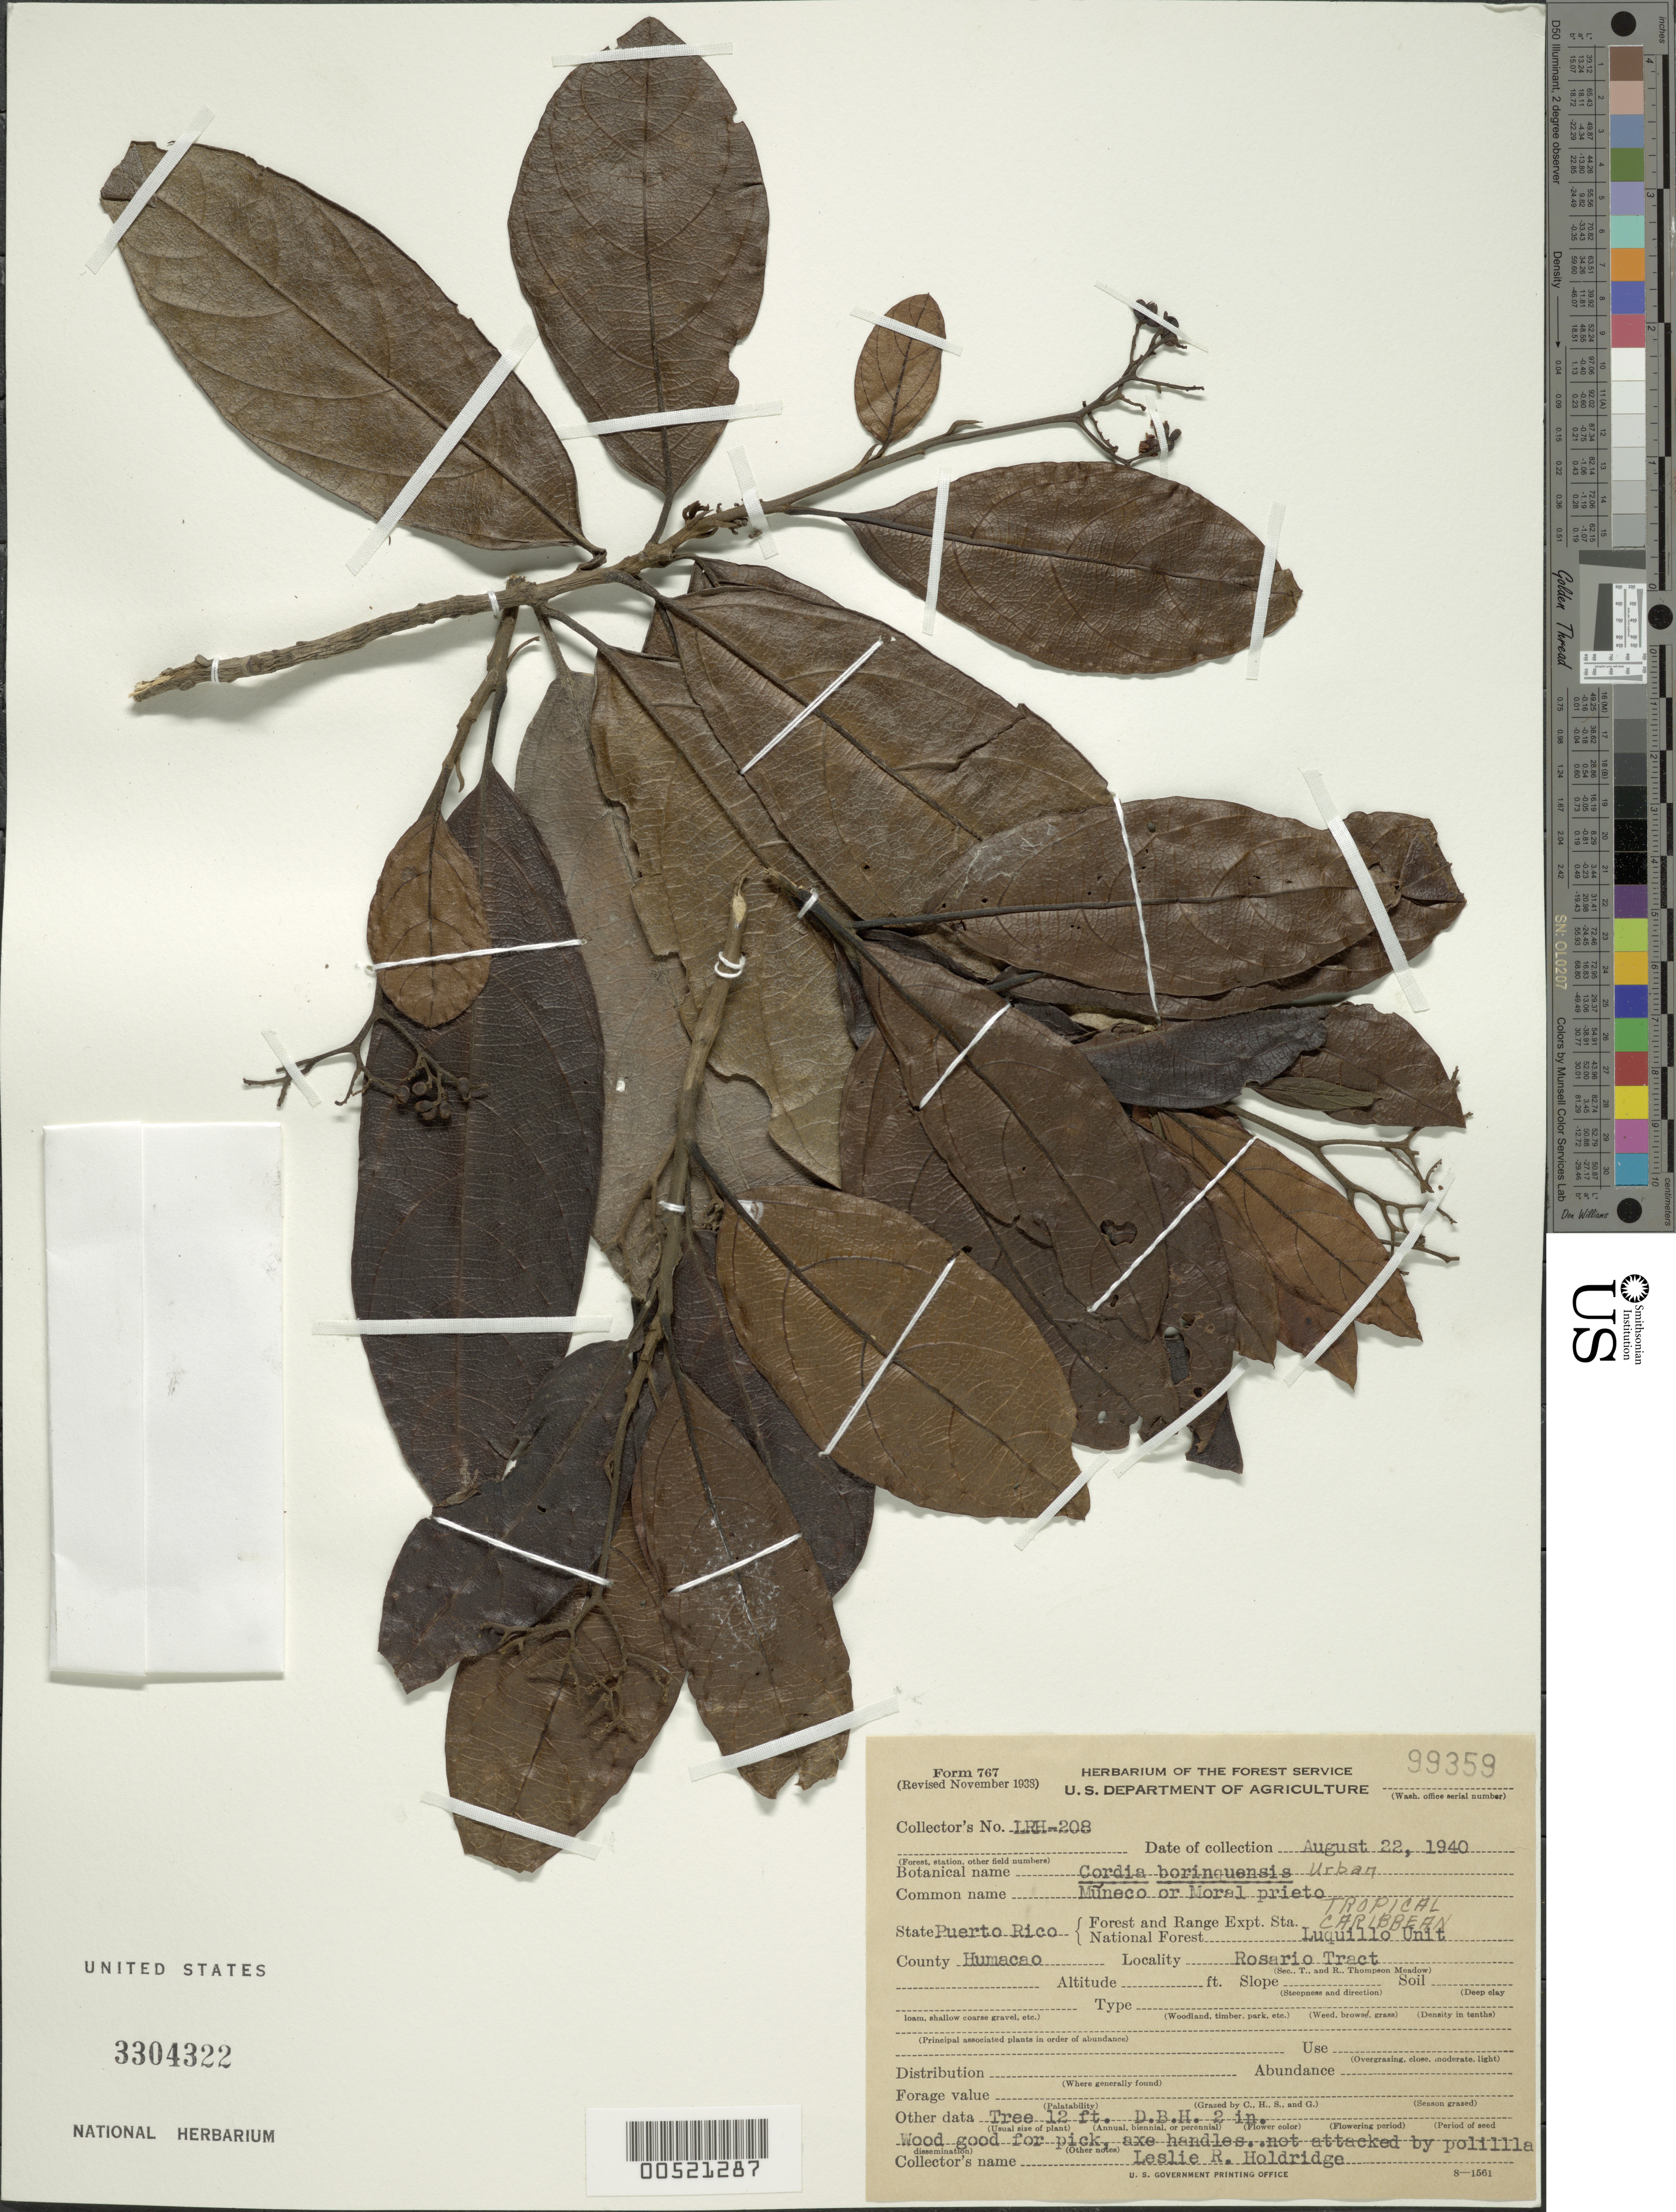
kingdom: Plantae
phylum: Tracheophyta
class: Liliopsida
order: Poales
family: Poaceae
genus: Heteropogon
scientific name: Heteropogon contortus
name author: (L.) P. Beauv. ex Roem. & Schult.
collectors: W. Fishlock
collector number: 208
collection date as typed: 06 Jan 1919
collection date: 1919-01-06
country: British Virgin Islands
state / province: Virgin Gorda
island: Virgin Gorda Island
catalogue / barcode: US 3304322